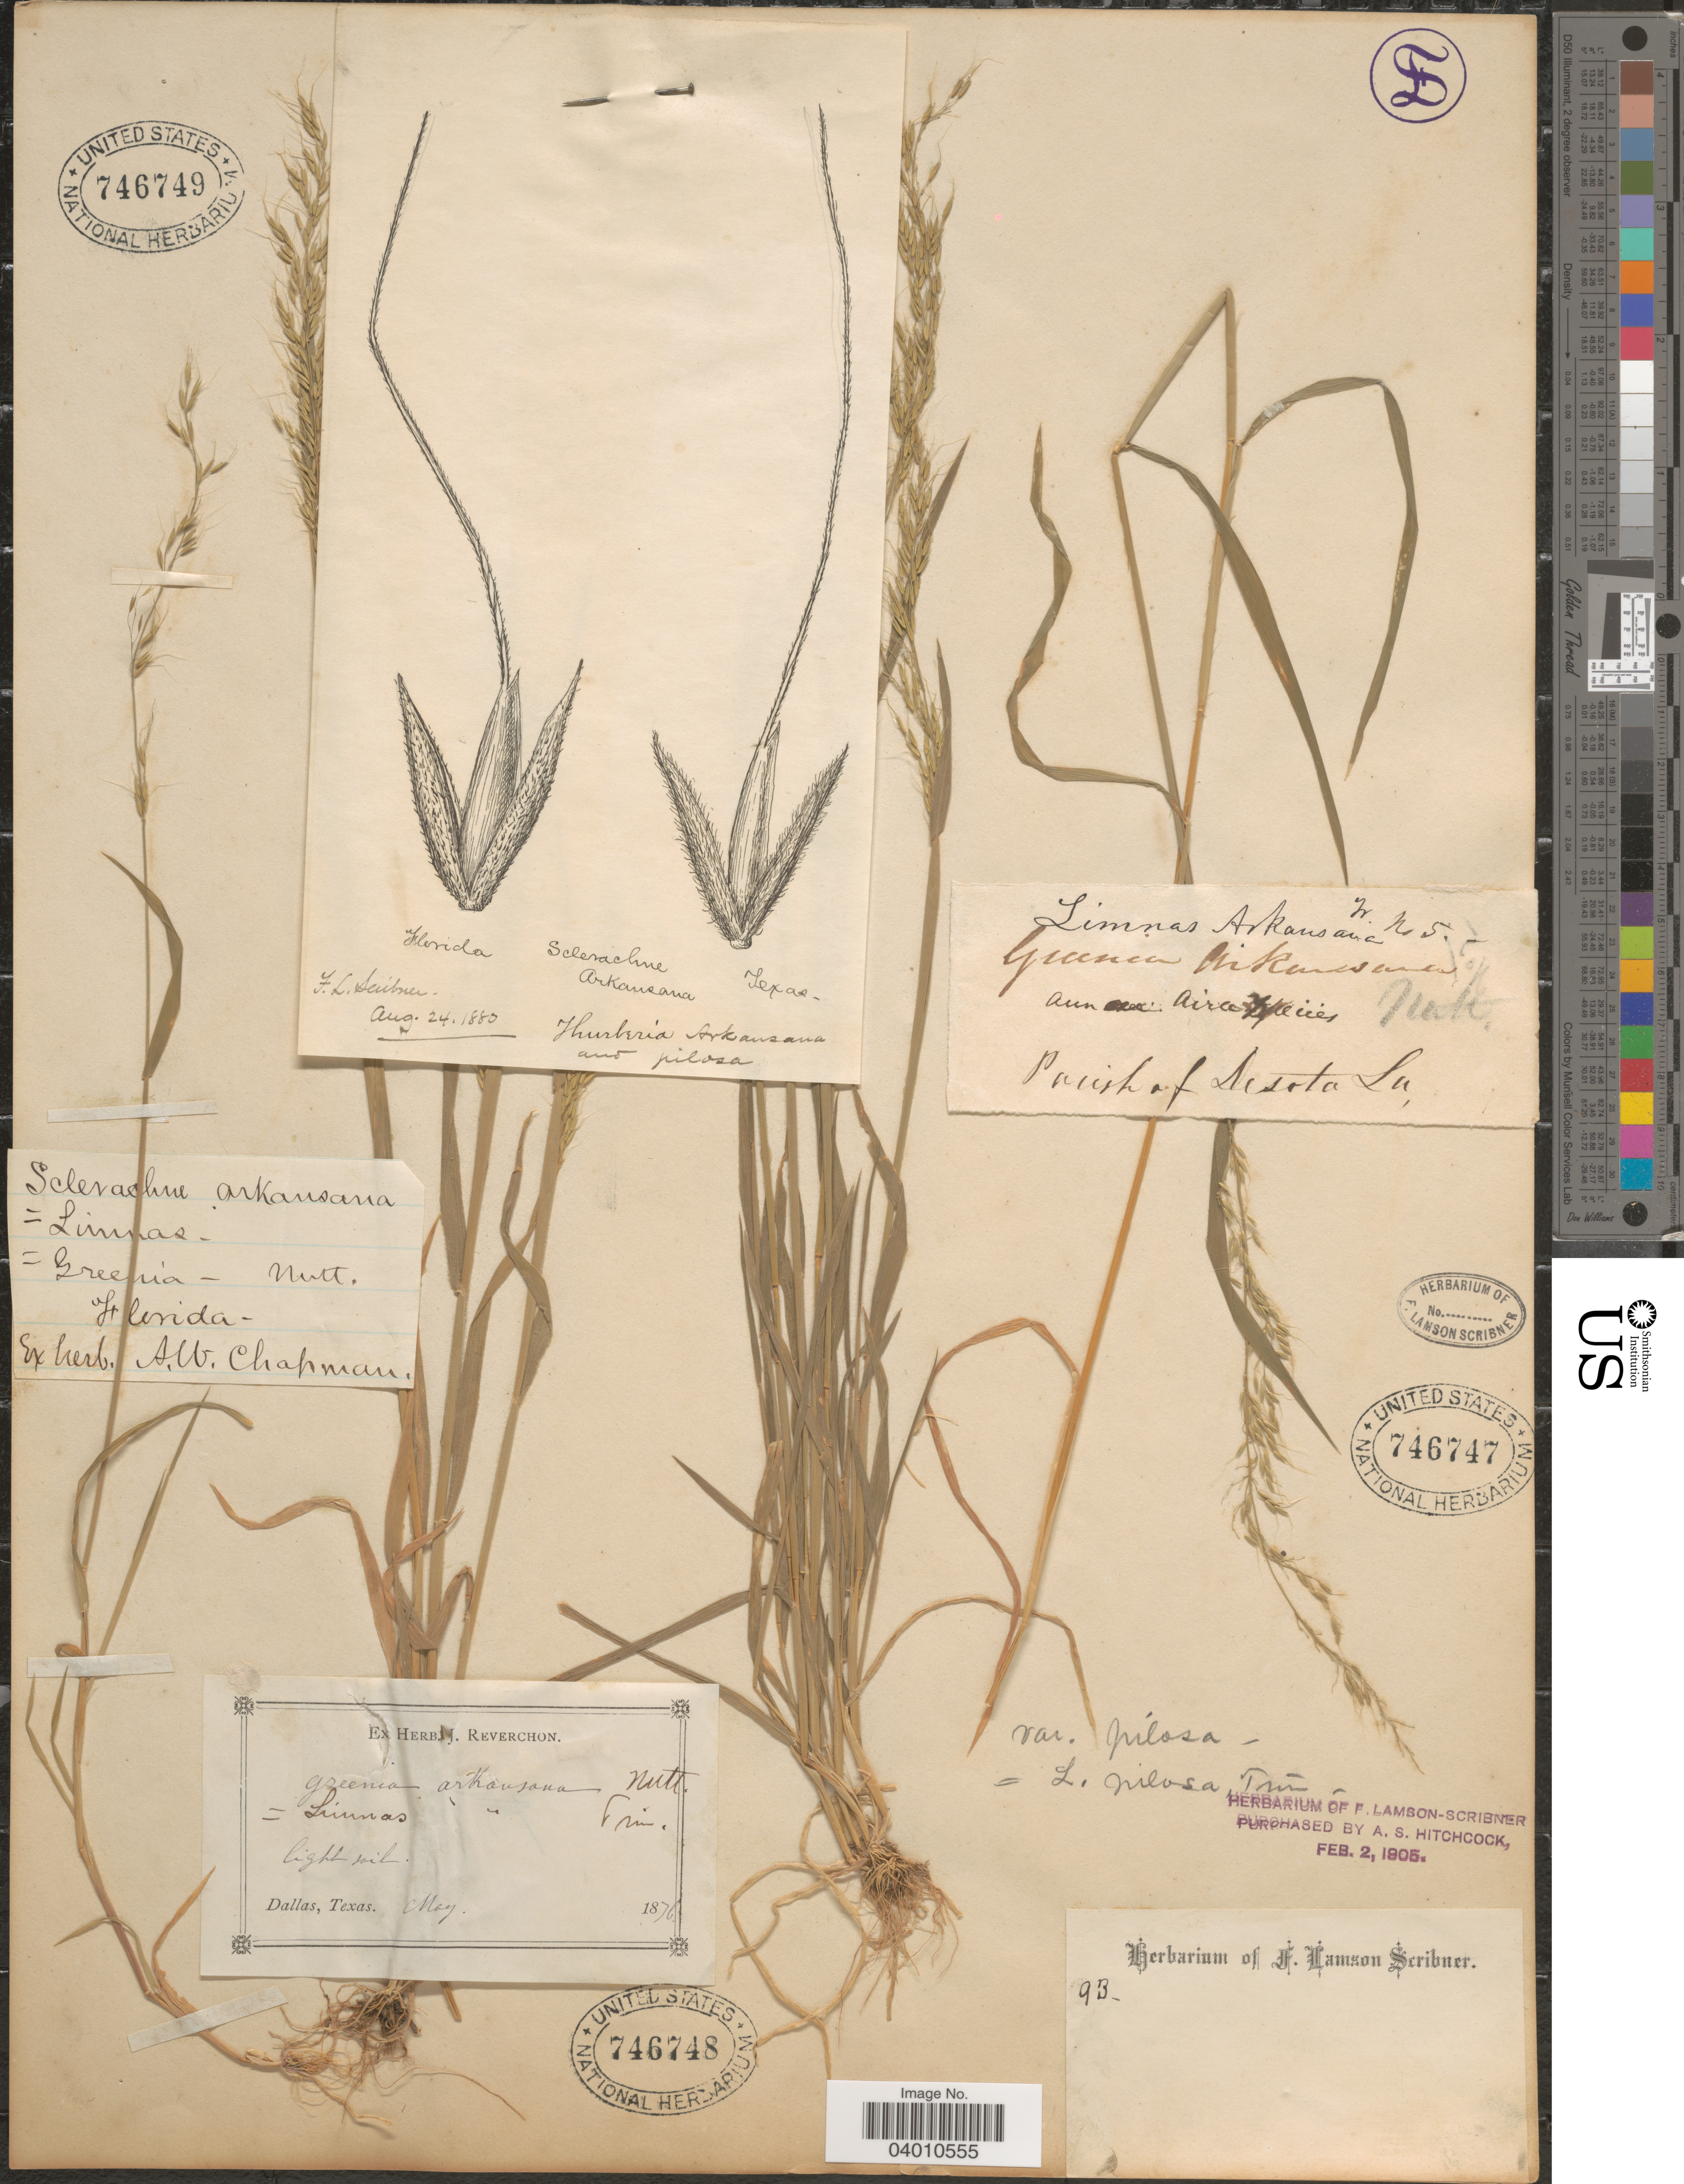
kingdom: Plantae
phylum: Tracheophyta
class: Liliopsida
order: Poales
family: Poaceae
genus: Limnodea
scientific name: Limnodea arkansana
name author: (Nutt.) L.H. Dewey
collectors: ex herb. J. Reverchon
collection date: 1876-05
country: United States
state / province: Texas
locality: Dallas.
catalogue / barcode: US 746748-2